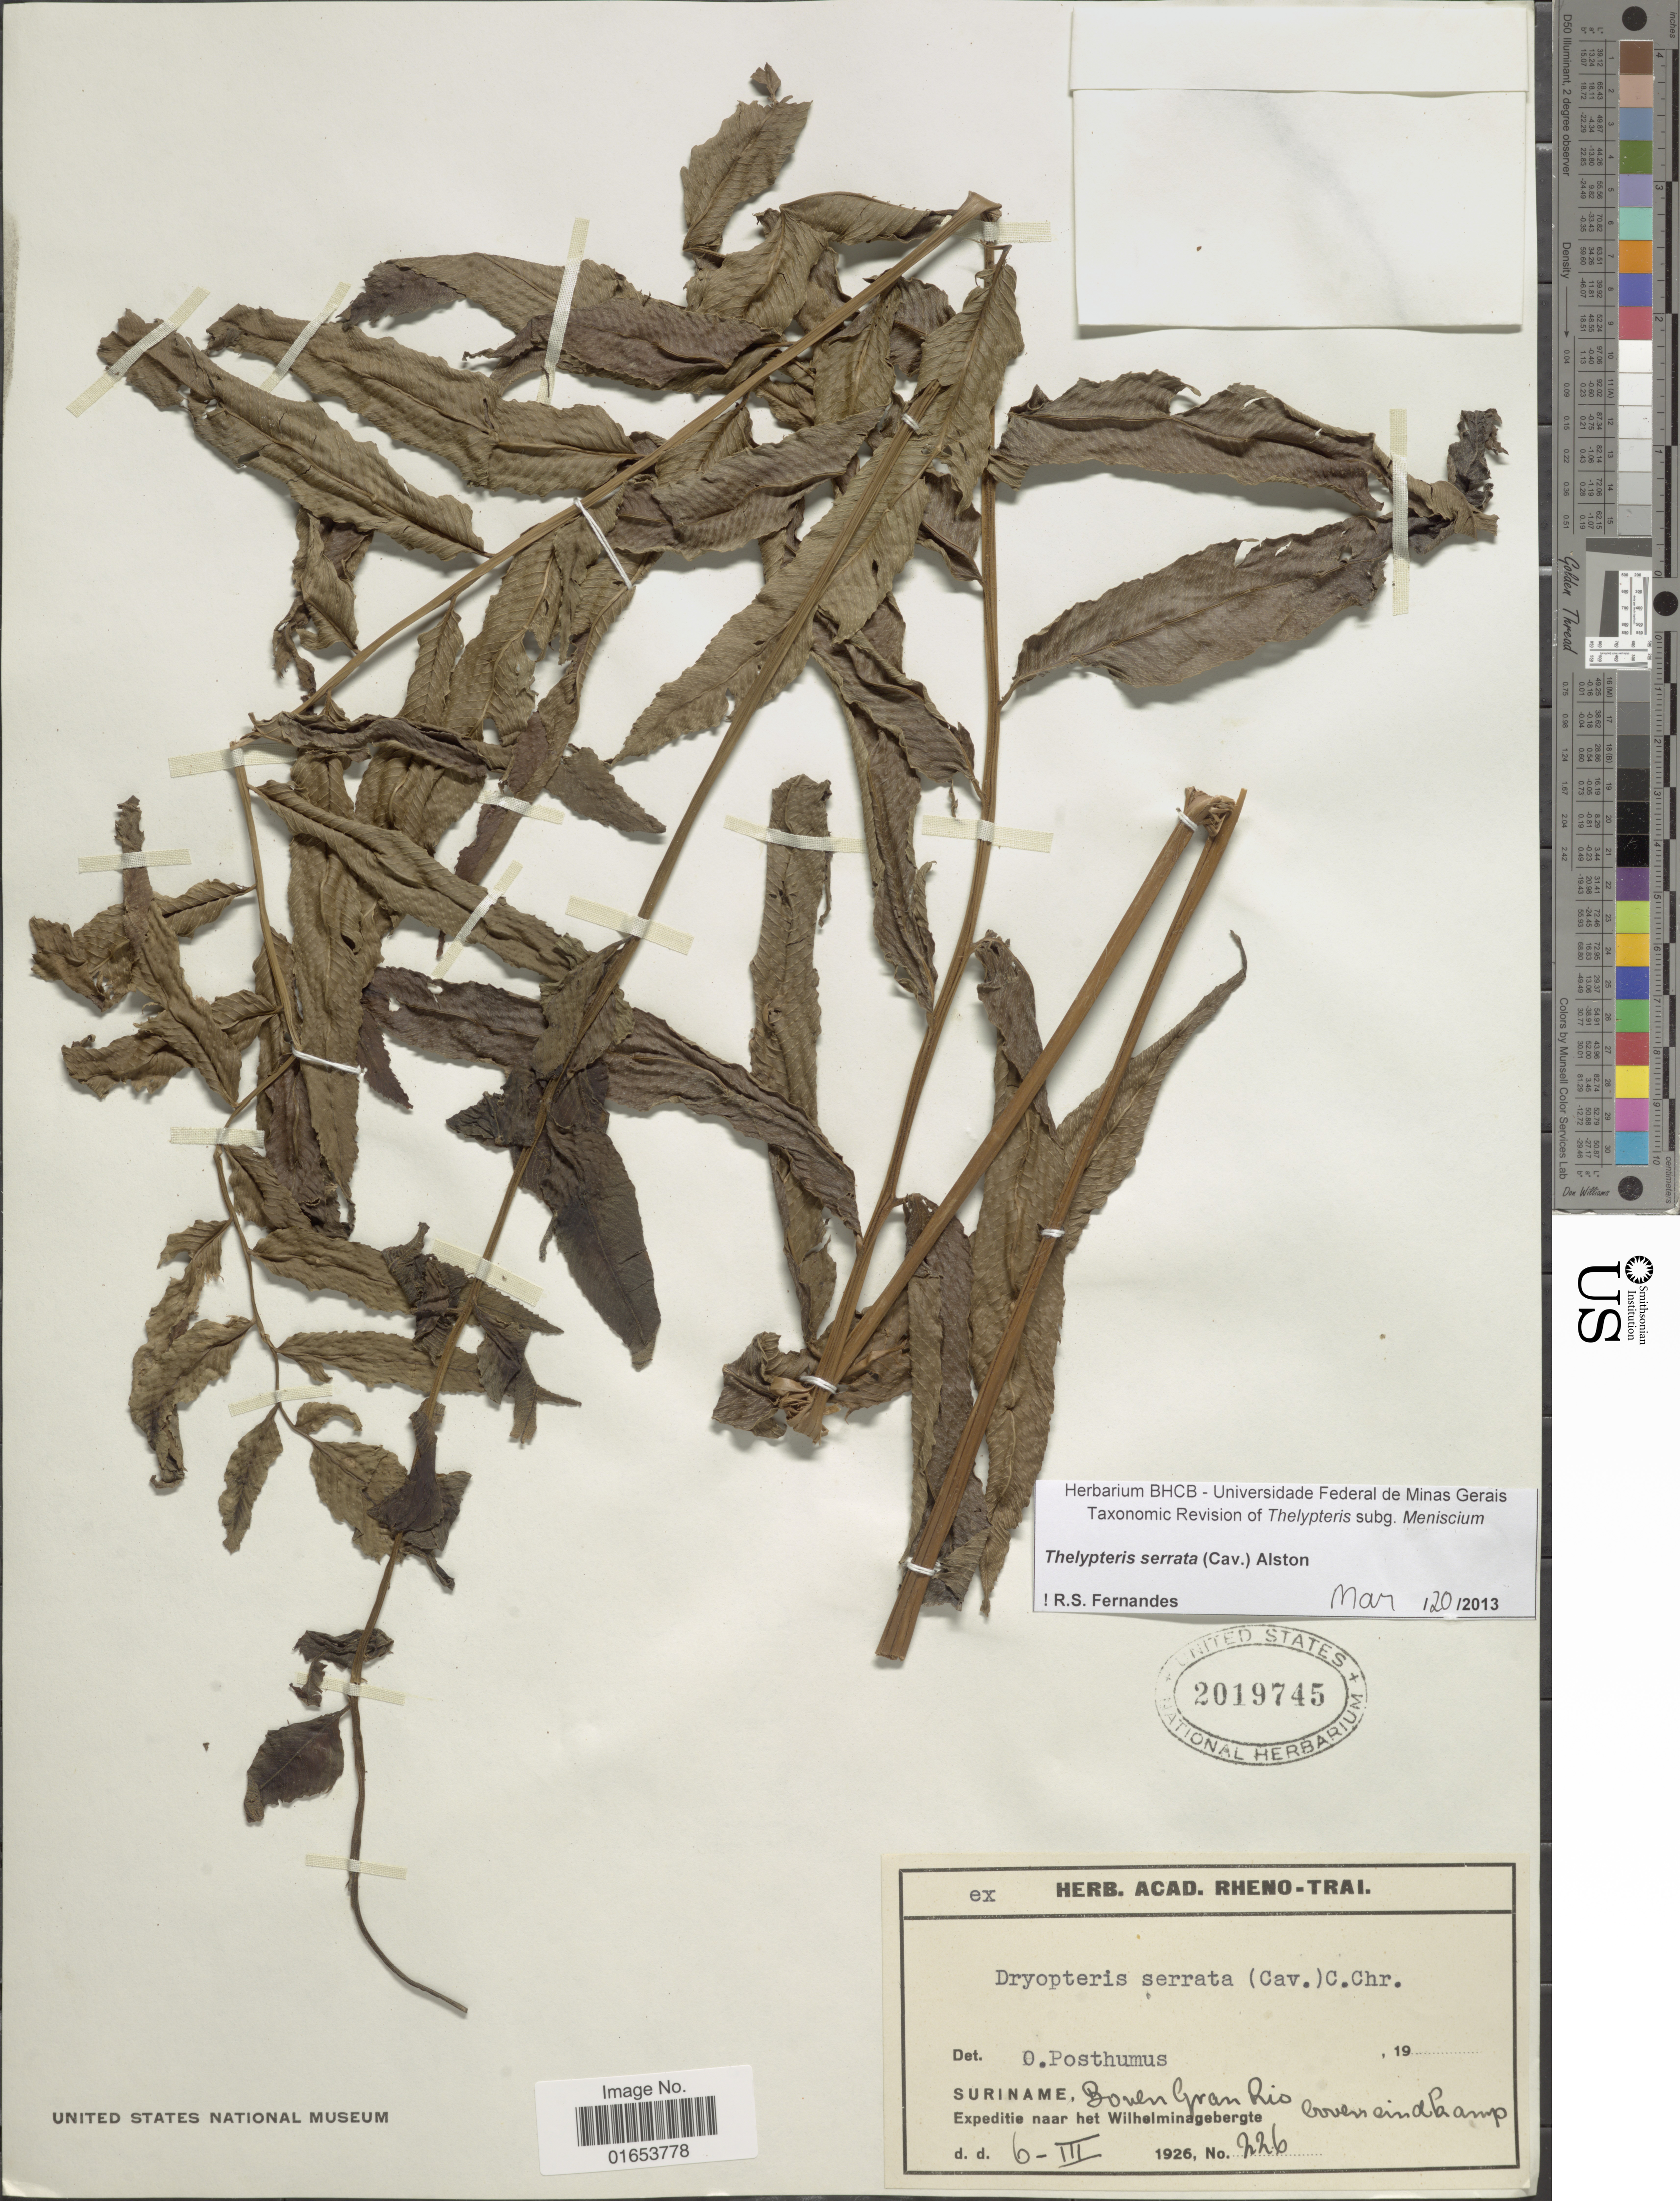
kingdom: Plantae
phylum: Tracheophyta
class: Polypodiopsida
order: Polypodiales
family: Thelypteridaceae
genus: Meniscium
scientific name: Meniscium serratum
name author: Cav.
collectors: ex herb. Acad. Rhenotraiect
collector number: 226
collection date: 1926-03-06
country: Suriname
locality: Boven Gran Rio. Wilhelminagebergte. boven eindkamp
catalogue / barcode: US 2019745